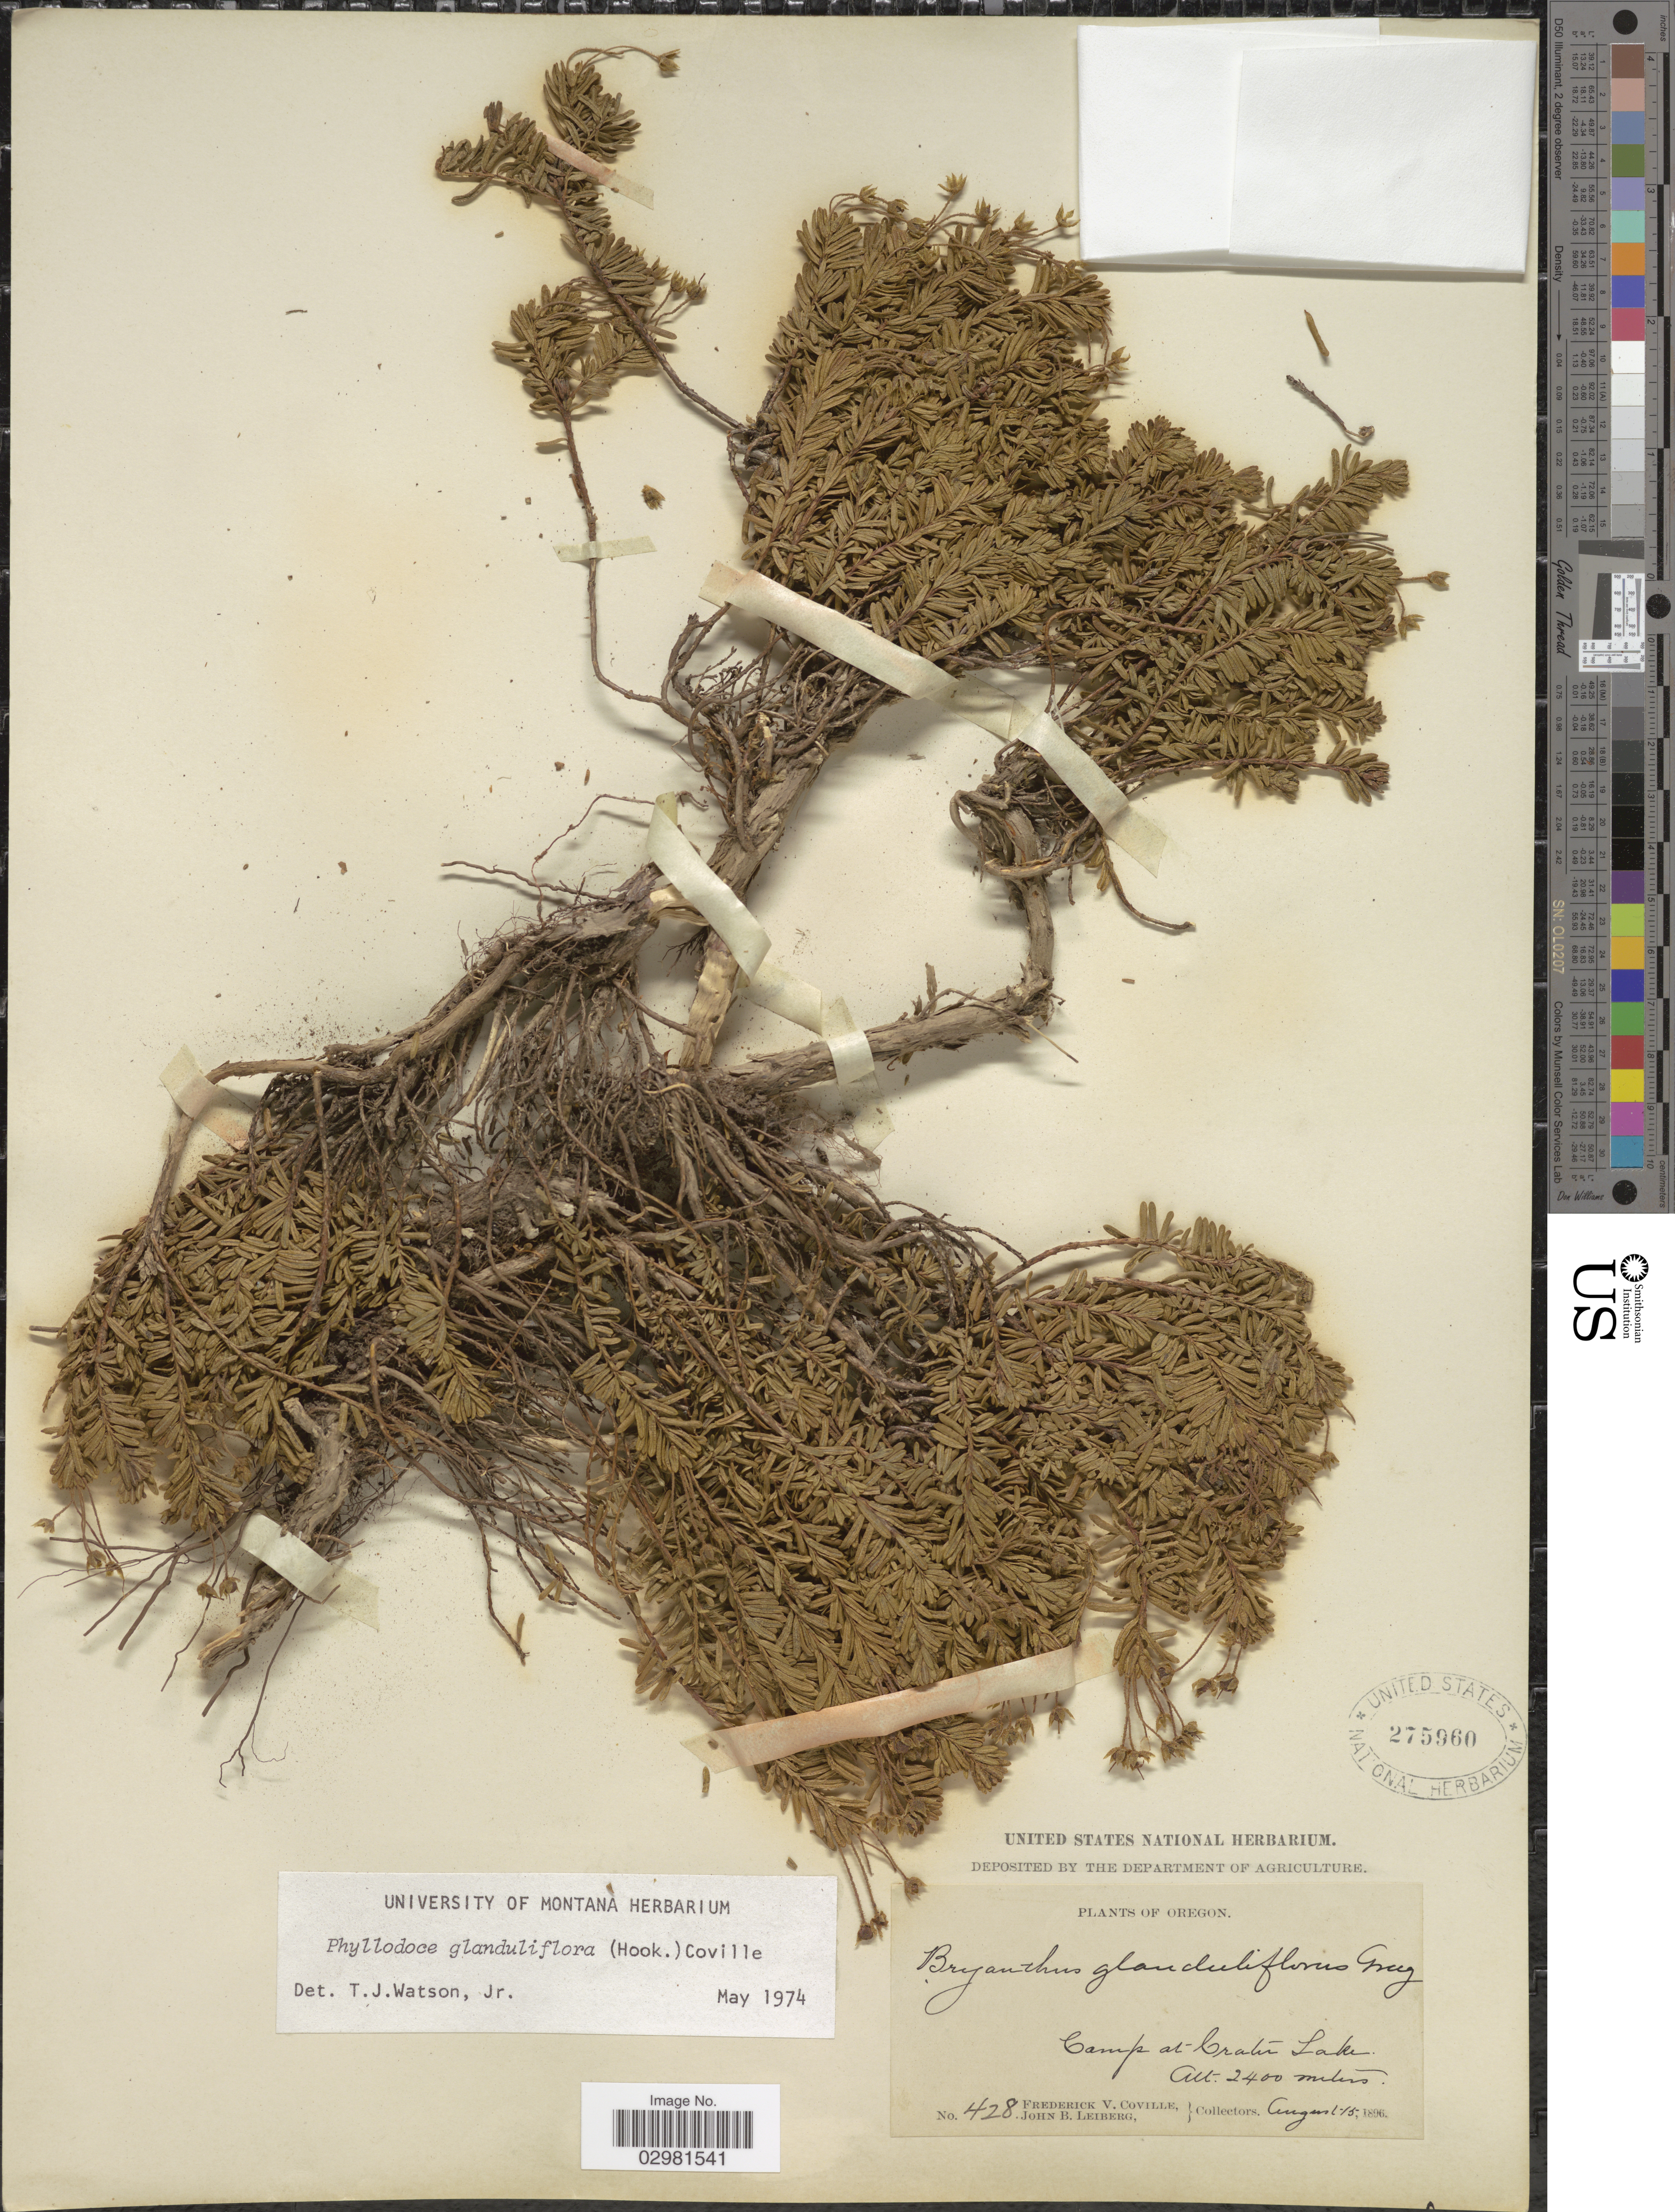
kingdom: Plantae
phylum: Tracheophyta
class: Magnoliopsida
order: Ericales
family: Ericaceae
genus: Phyllodoce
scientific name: Phyllodoce glanduliflora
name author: (Hook.) Coville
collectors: F. V. Coville & J. Leiberg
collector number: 428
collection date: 1896-08-01/1896-08-15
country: United States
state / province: Oregon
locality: Camp at Crater Lake.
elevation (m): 2400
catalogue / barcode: US 275960